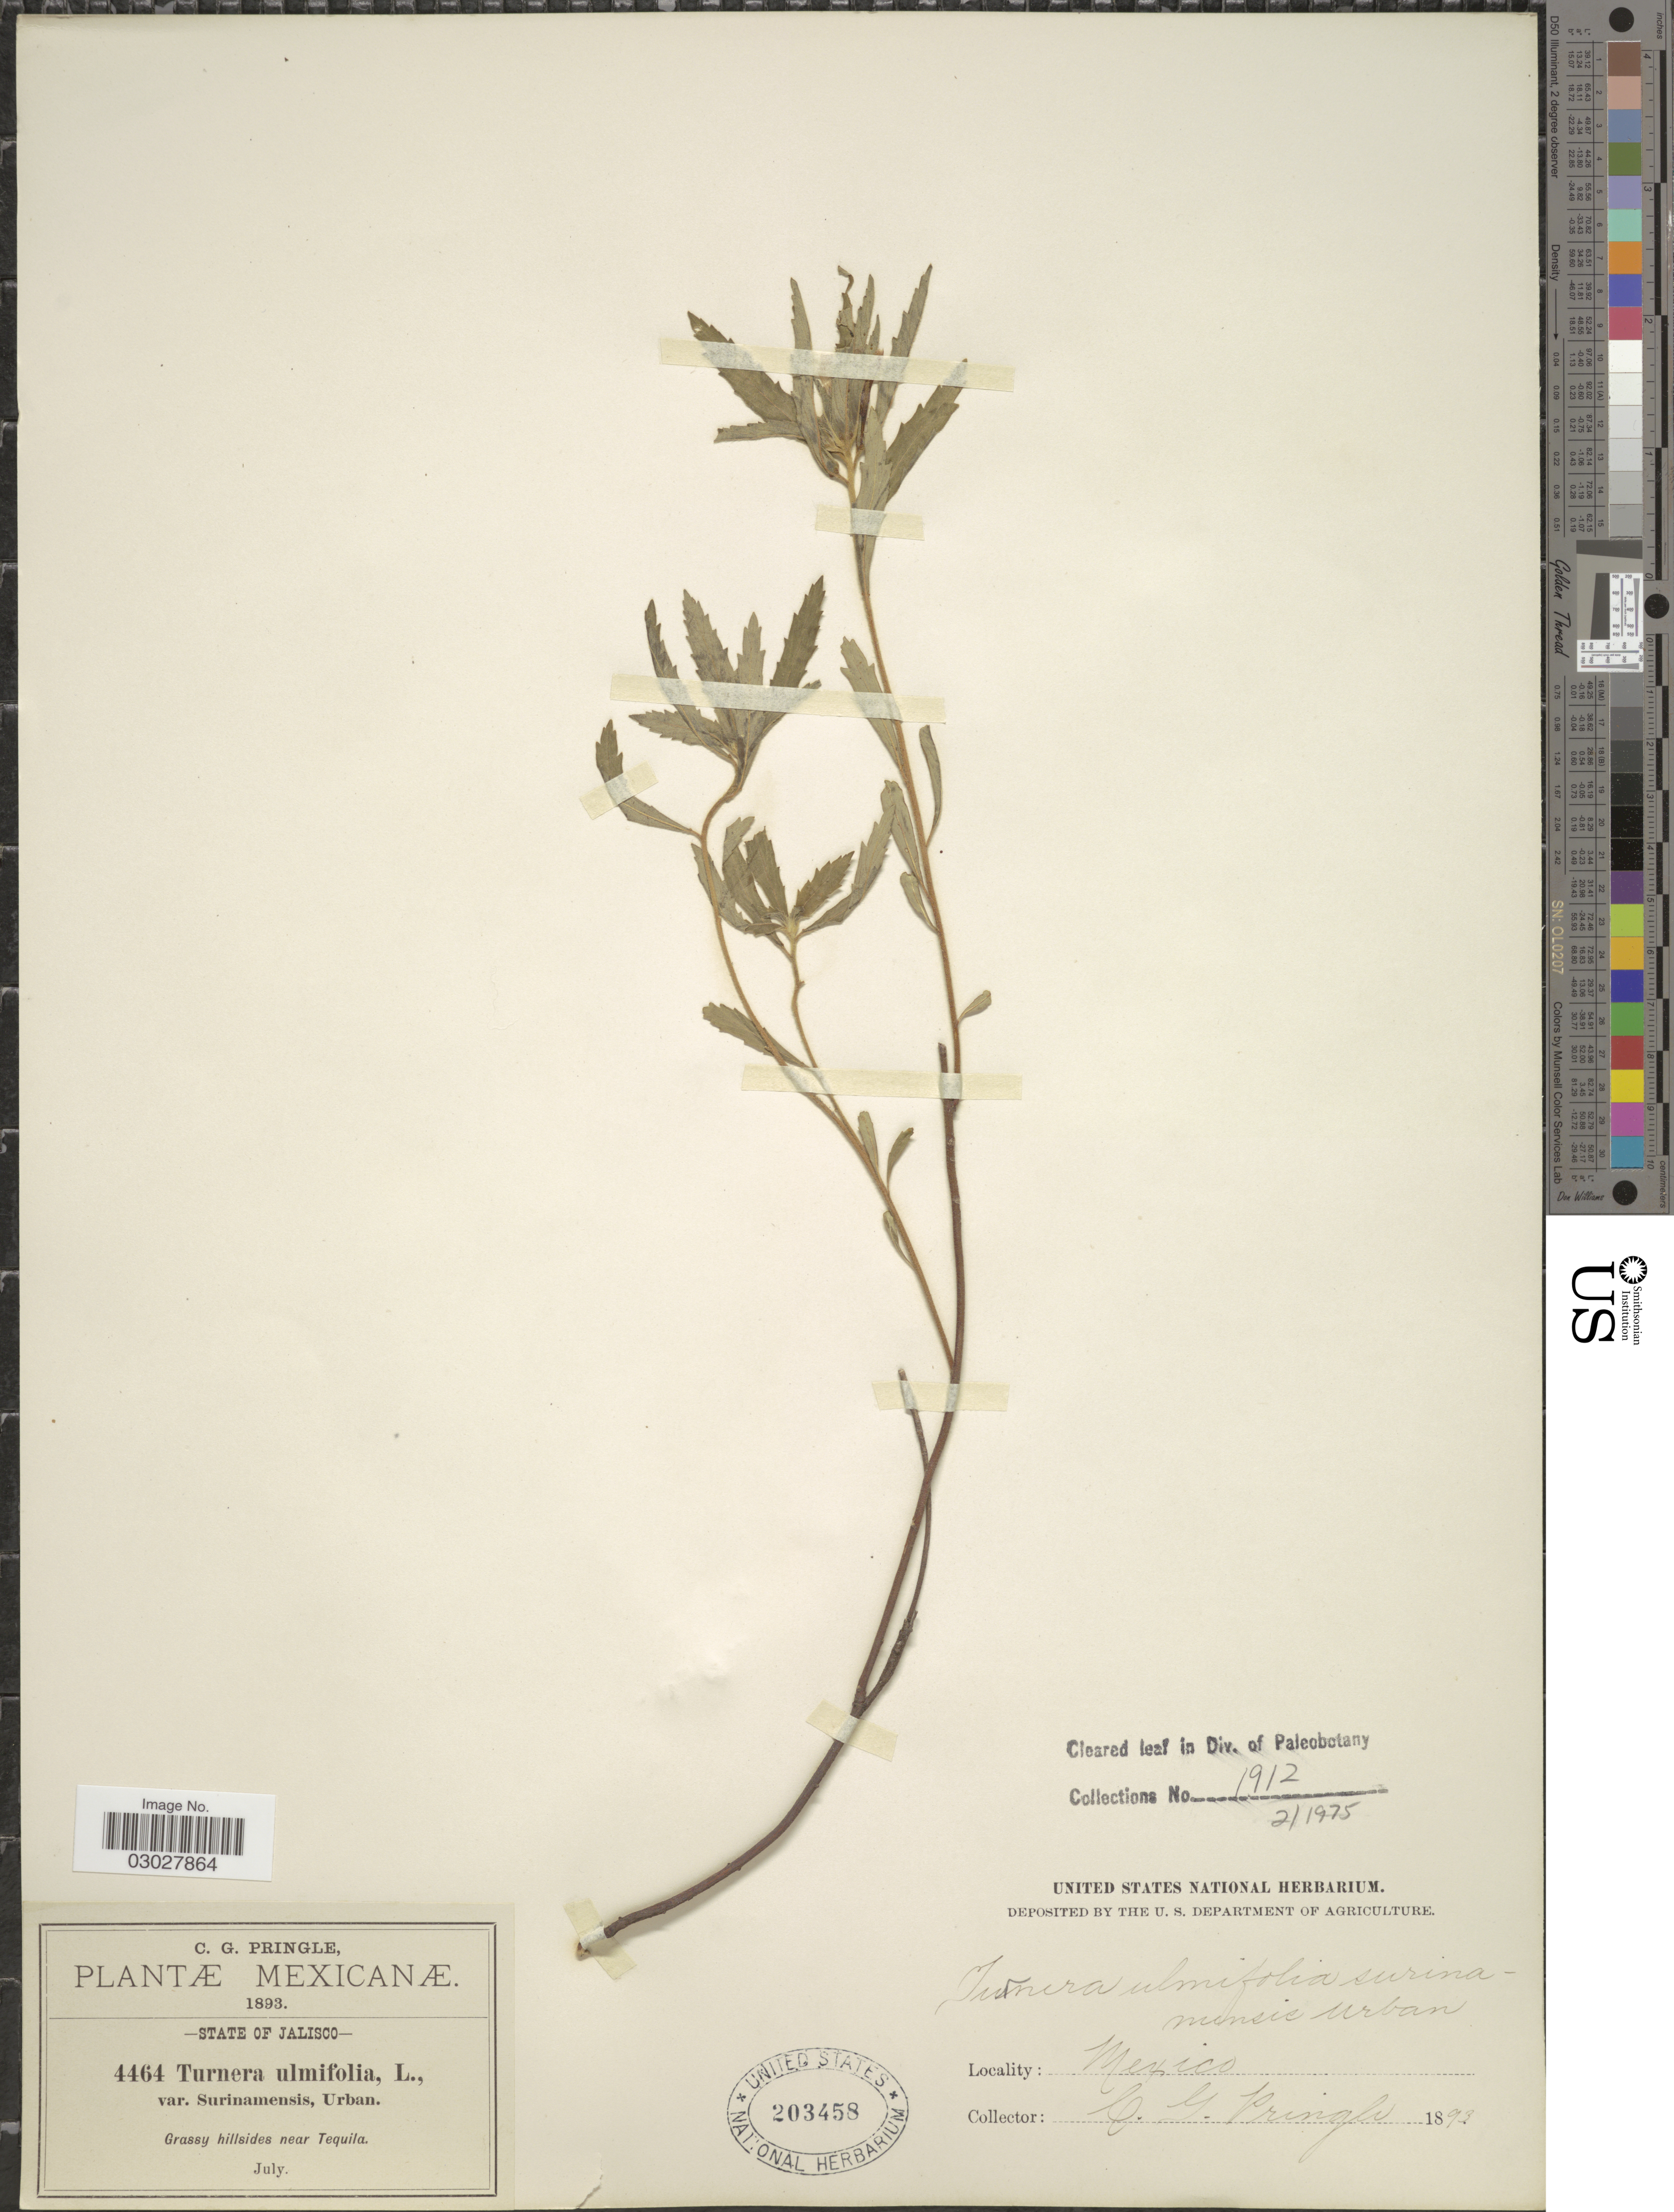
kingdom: Plantae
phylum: Tracheophyta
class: Magnoliopsida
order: Malpighiales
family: Turneraceae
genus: Turnera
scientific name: Turnera ulmifolia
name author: L.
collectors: C. G. Pringle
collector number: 4464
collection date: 1893-07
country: Mexico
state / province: Jalisco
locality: Grassy hillsides near Tequila.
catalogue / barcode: US 203458